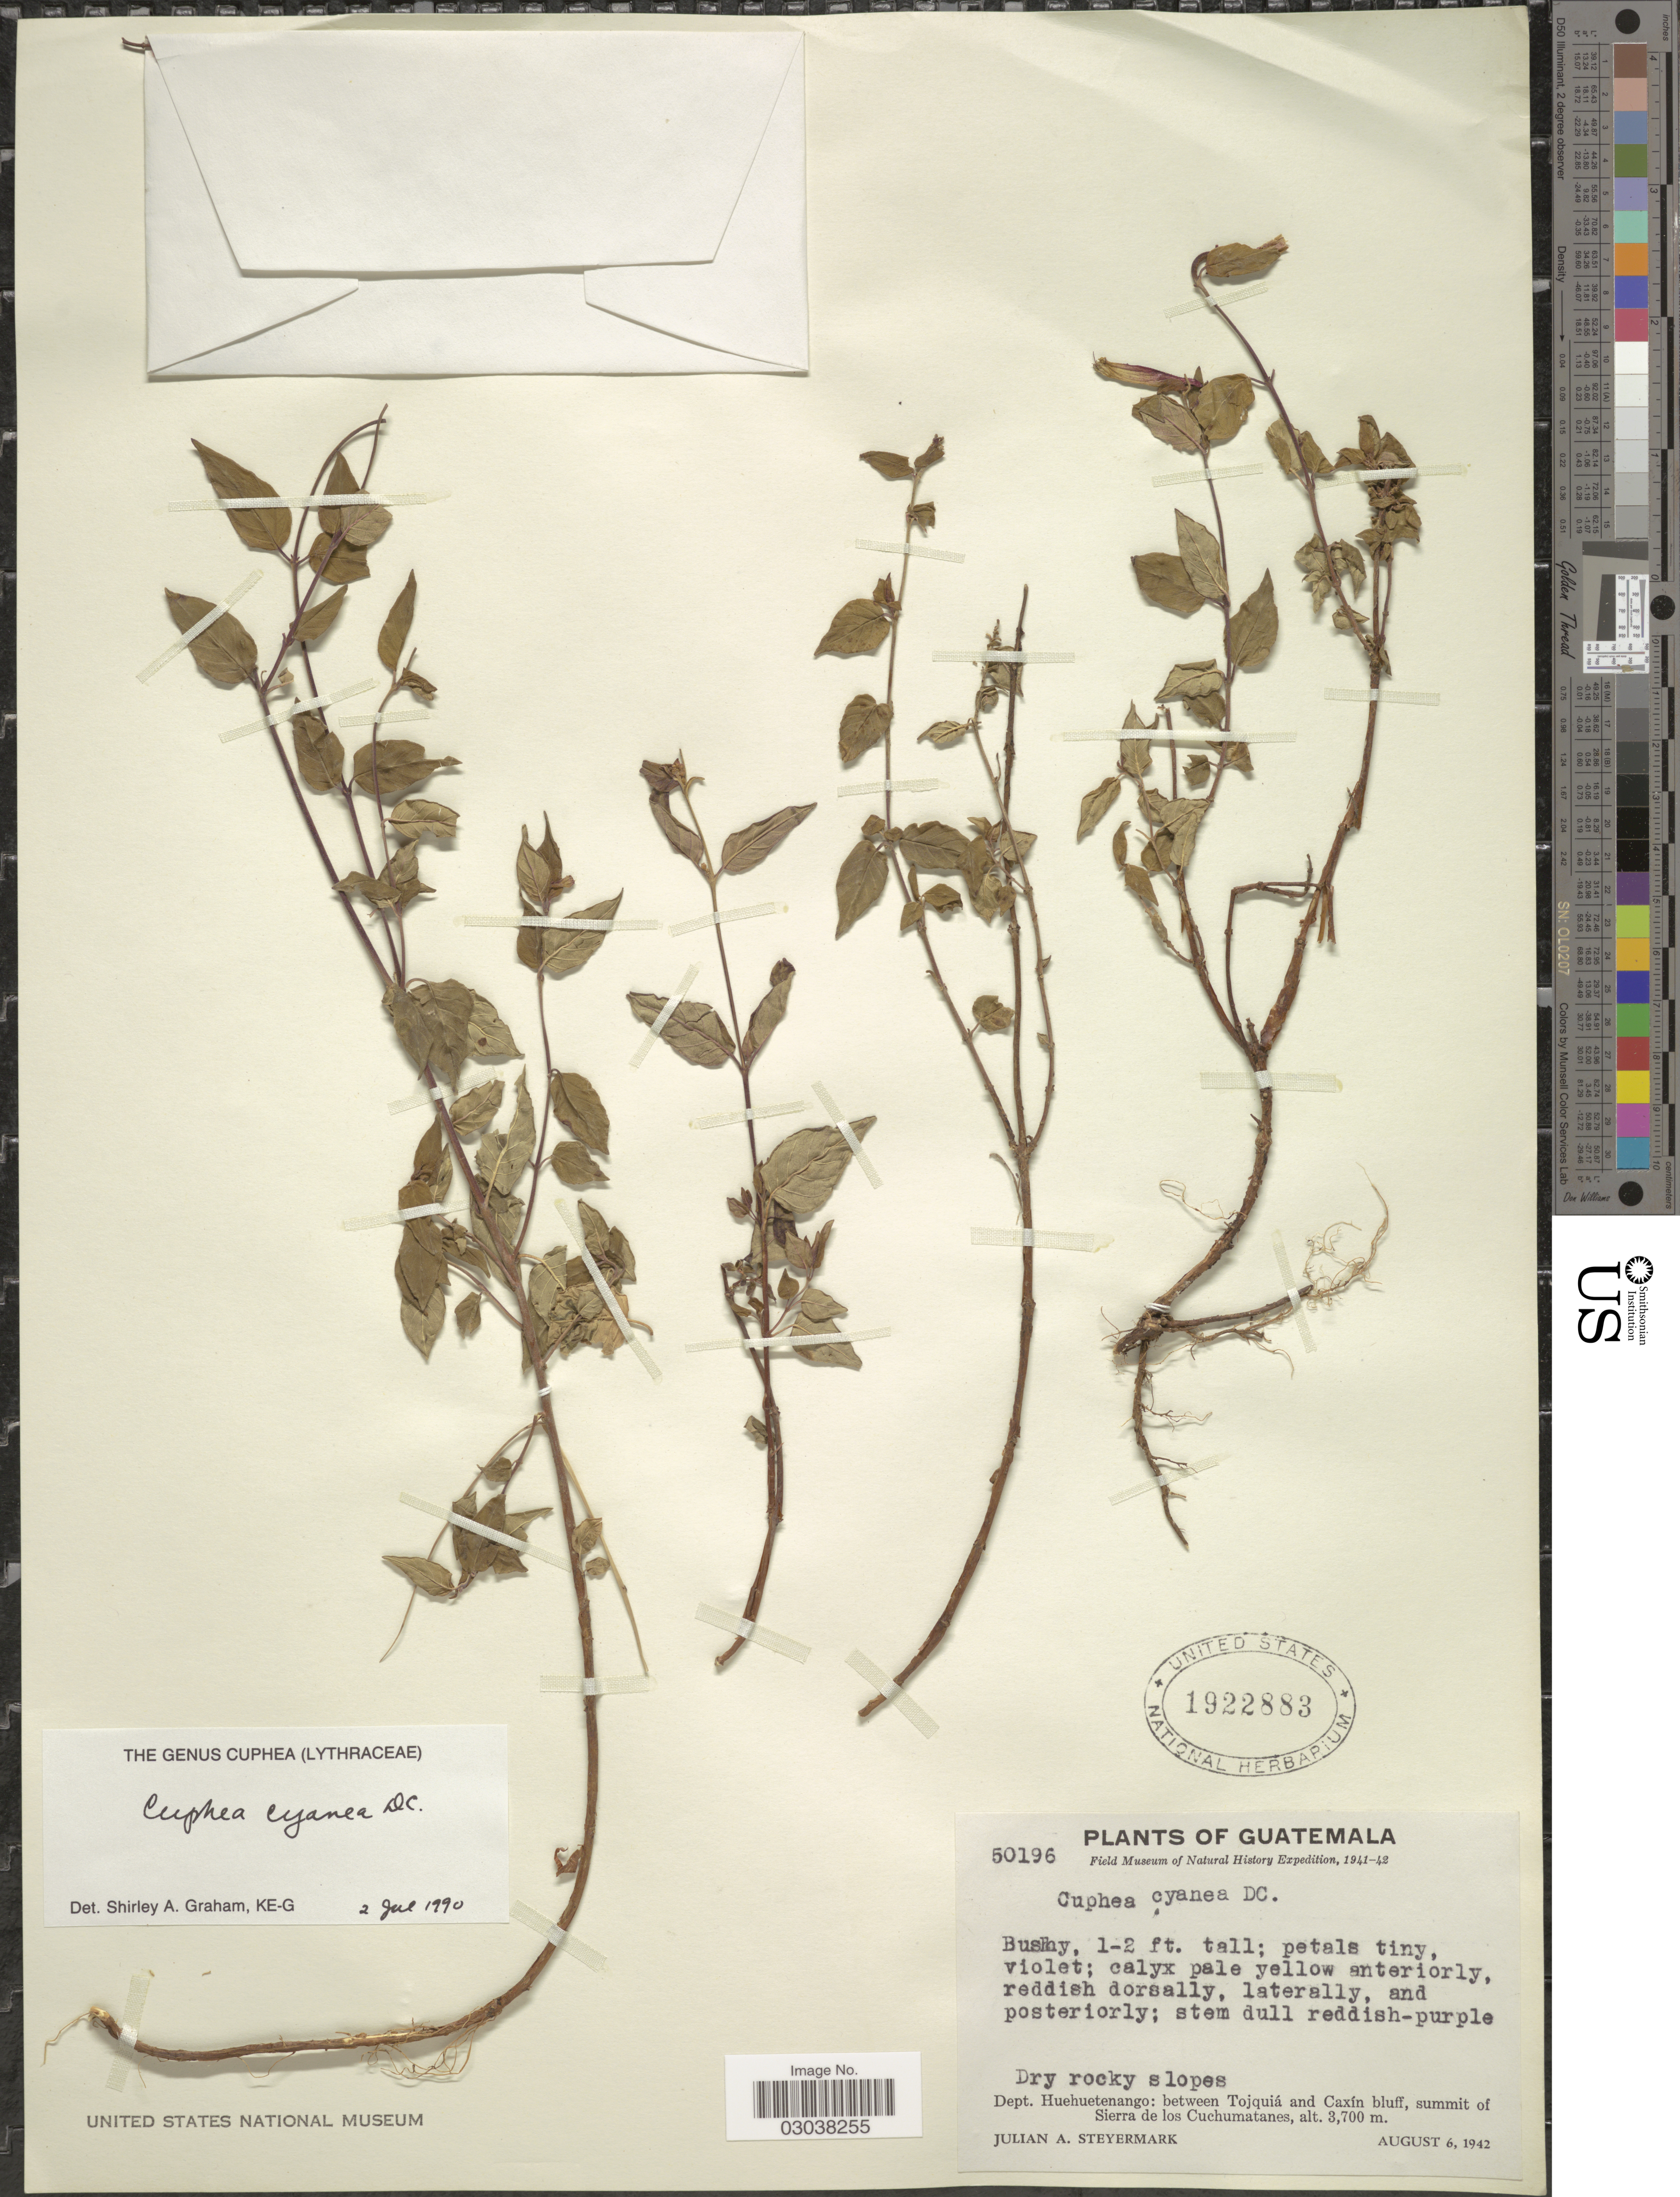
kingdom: Plantae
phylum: Tracheophyta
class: Magnoliopsida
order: Myrtales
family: Lythraceae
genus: Cuphea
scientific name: Cuphea cyanea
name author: DC.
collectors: J. Steyermark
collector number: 50196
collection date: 1942-08-06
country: Guatemala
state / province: Huehuetenango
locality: Dept. Huehuetenango: between Tojquiá and Caxín bluff, summit of Sierra de los Cuchumatanes.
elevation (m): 3700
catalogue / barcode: US 1922883